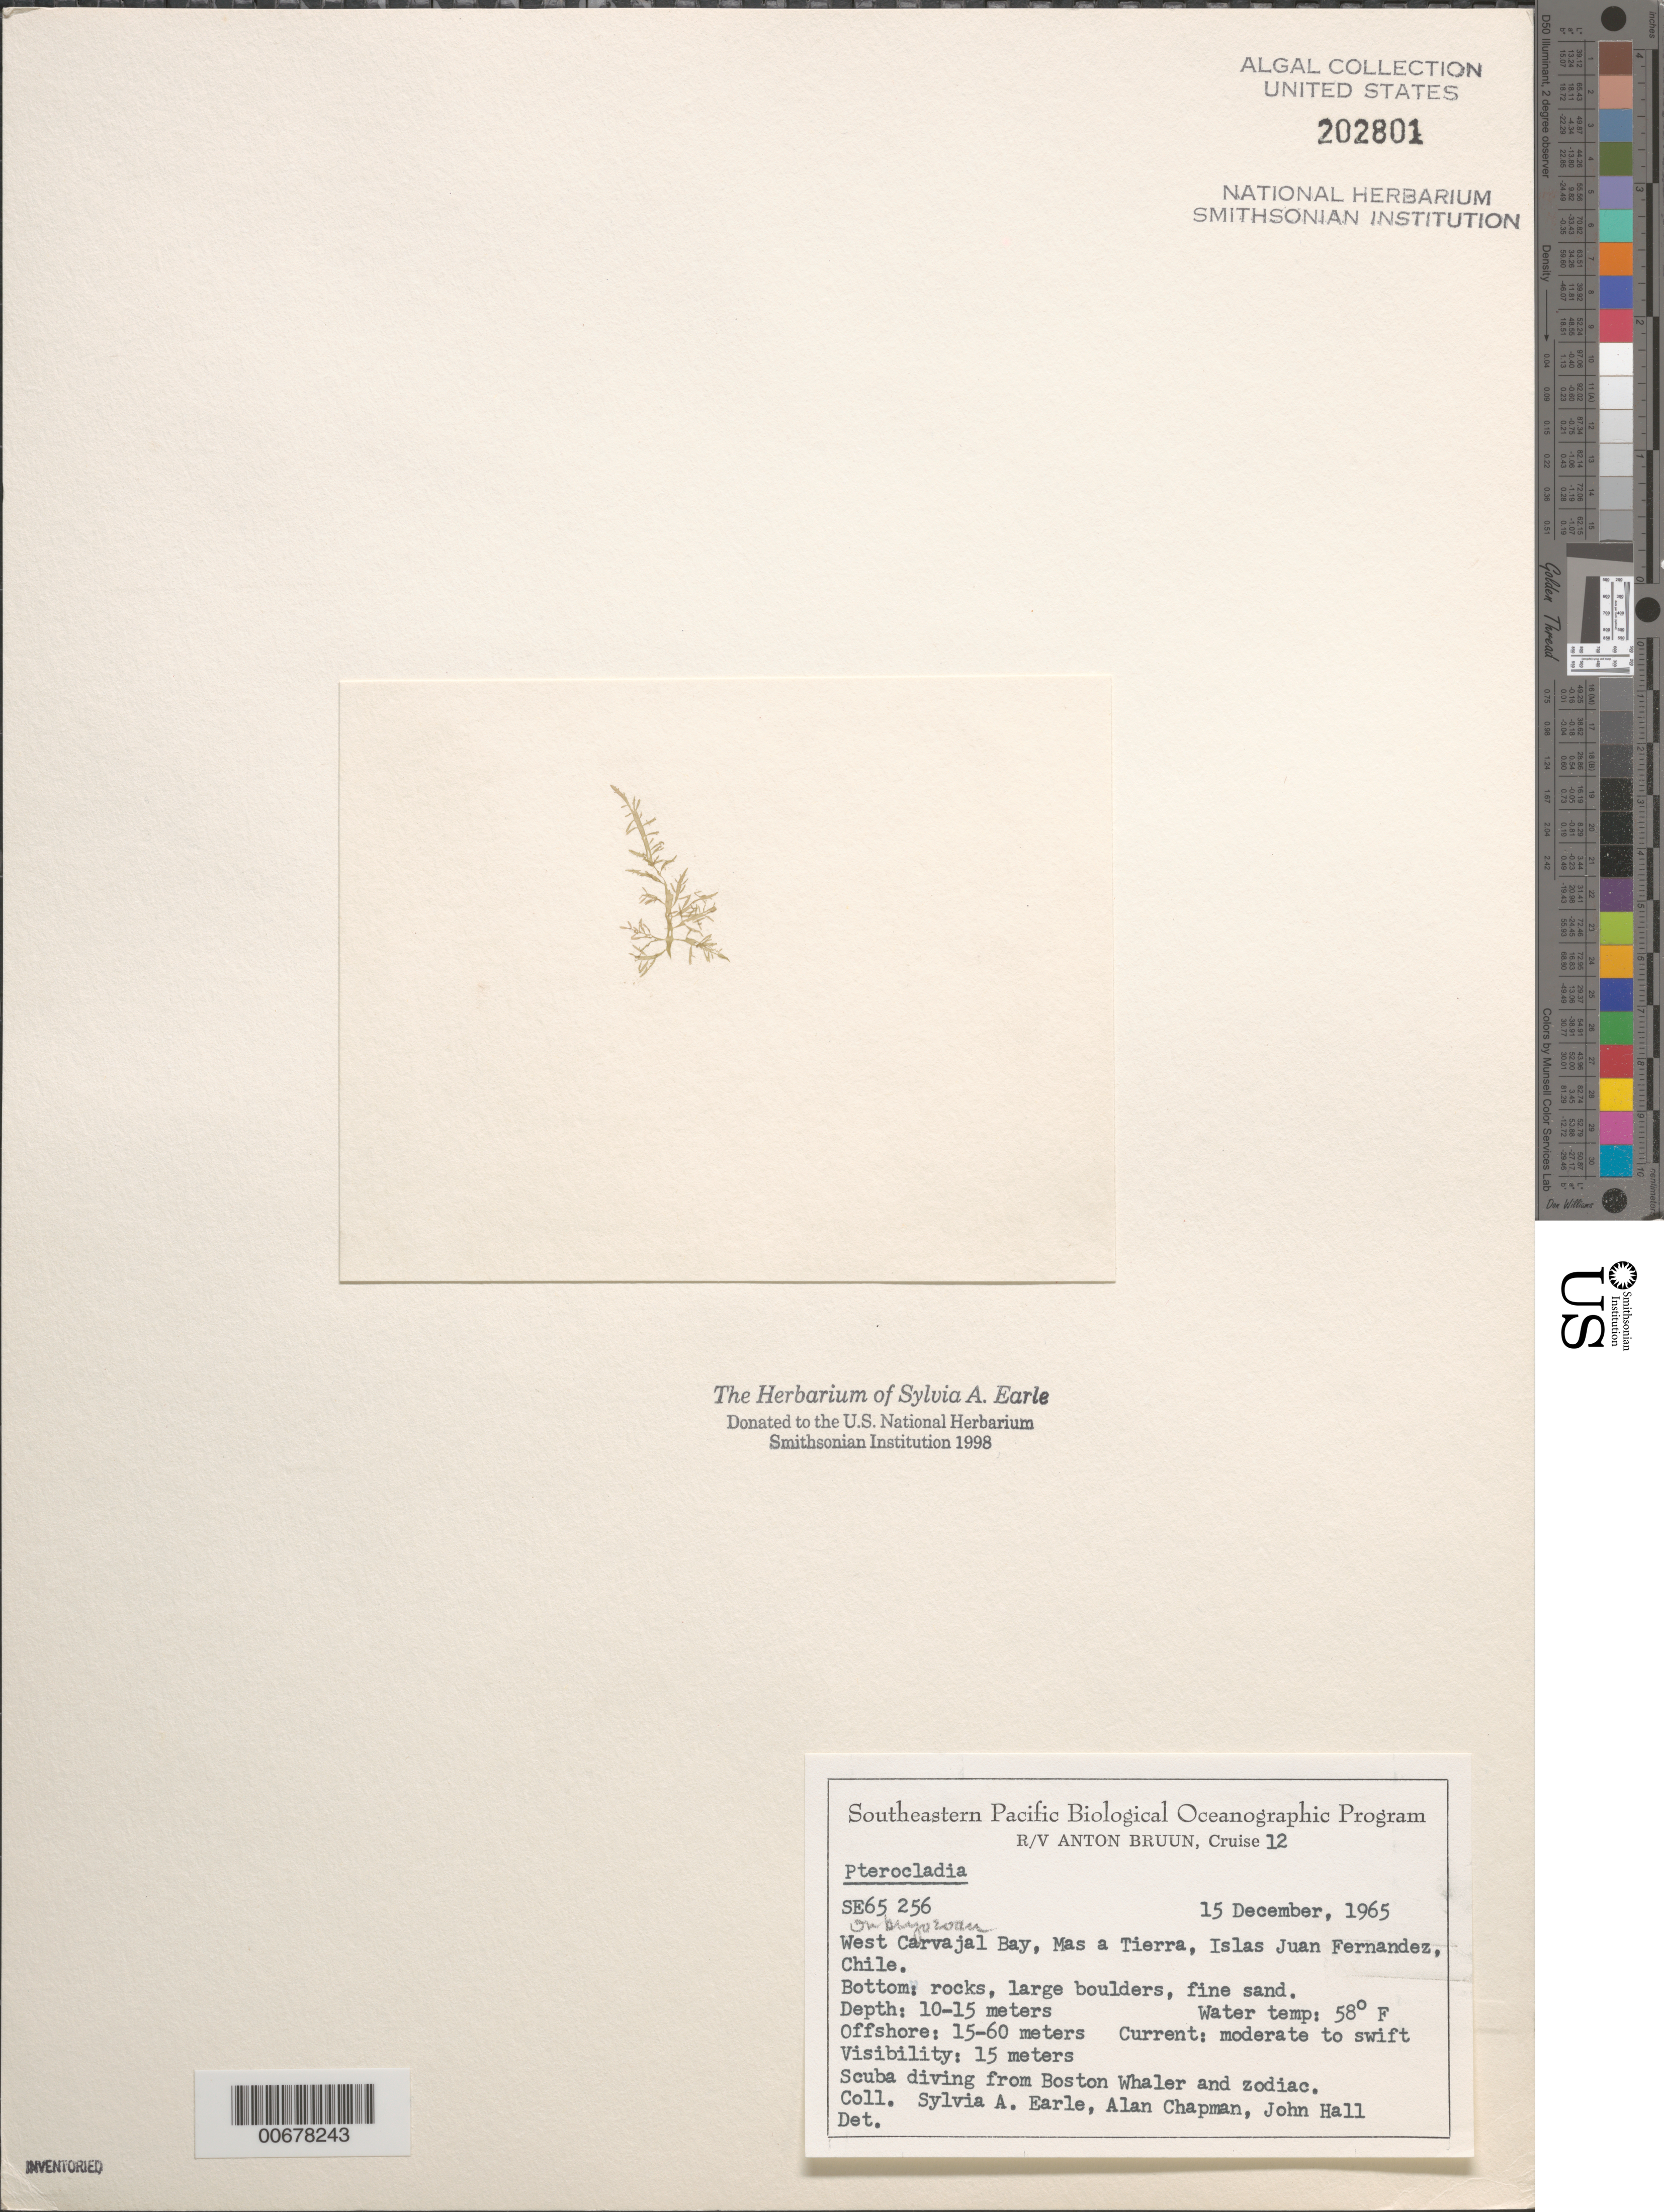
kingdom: Plantae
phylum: Rhodophyta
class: Florideophyceae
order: Gelidiales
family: Pterocladiaceae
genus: Pterocladia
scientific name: Pterocladia sp.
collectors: S. A. Earle, A. Chapman & J. Hall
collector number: SE 65256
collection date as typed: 15 Dec 1965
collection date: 1965-12-15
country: Chile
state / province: Valparaíso (V)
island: Isla Más a Tierra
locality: West Carvajal Bay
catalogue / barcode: US 202801